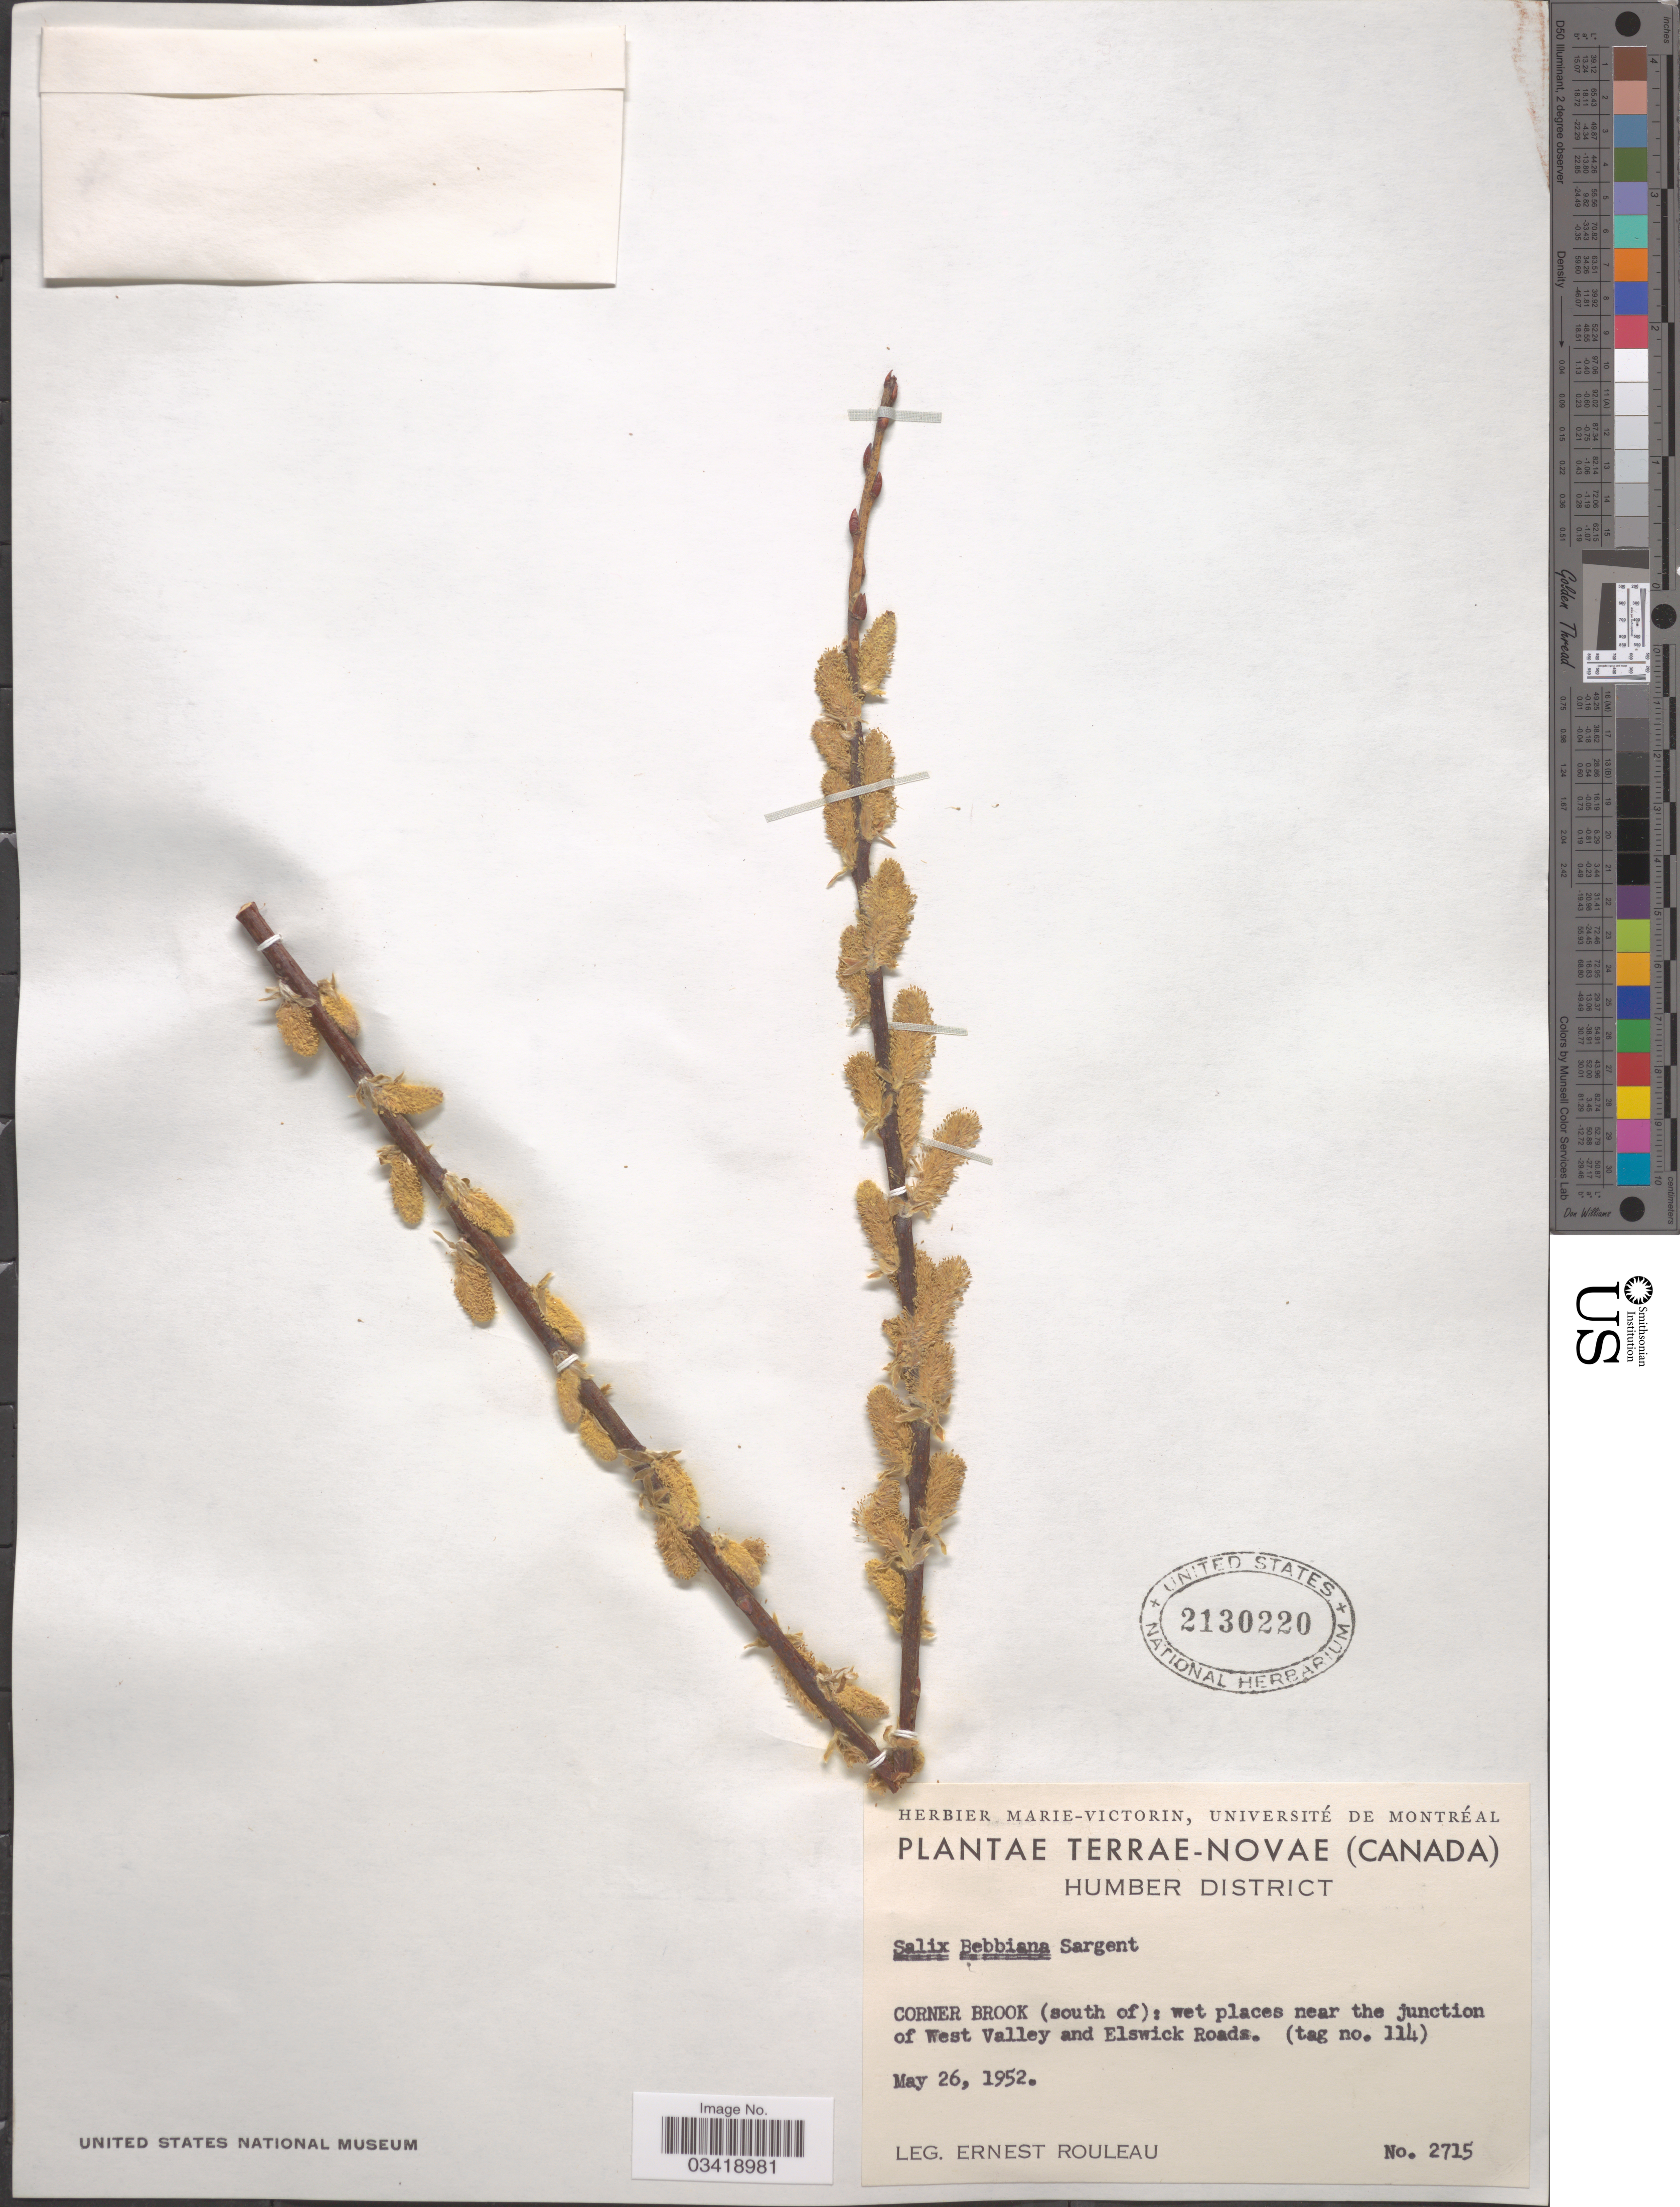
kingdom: Plantae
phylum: Tracheophyta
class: Magnoliopsida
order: Malpighiales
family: Salicaceae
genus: Salix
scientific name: Salix bebbiana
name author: Sarg.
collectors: E. Rouleau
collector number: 2715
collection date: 1952-05-26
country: Canada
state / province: Newfoundland and Labrador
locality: Terrae-Novae. Humber District. Corner Brook (south of): wet places near the junction of West Valley and Elswick Roads.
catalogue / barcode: US 2130220